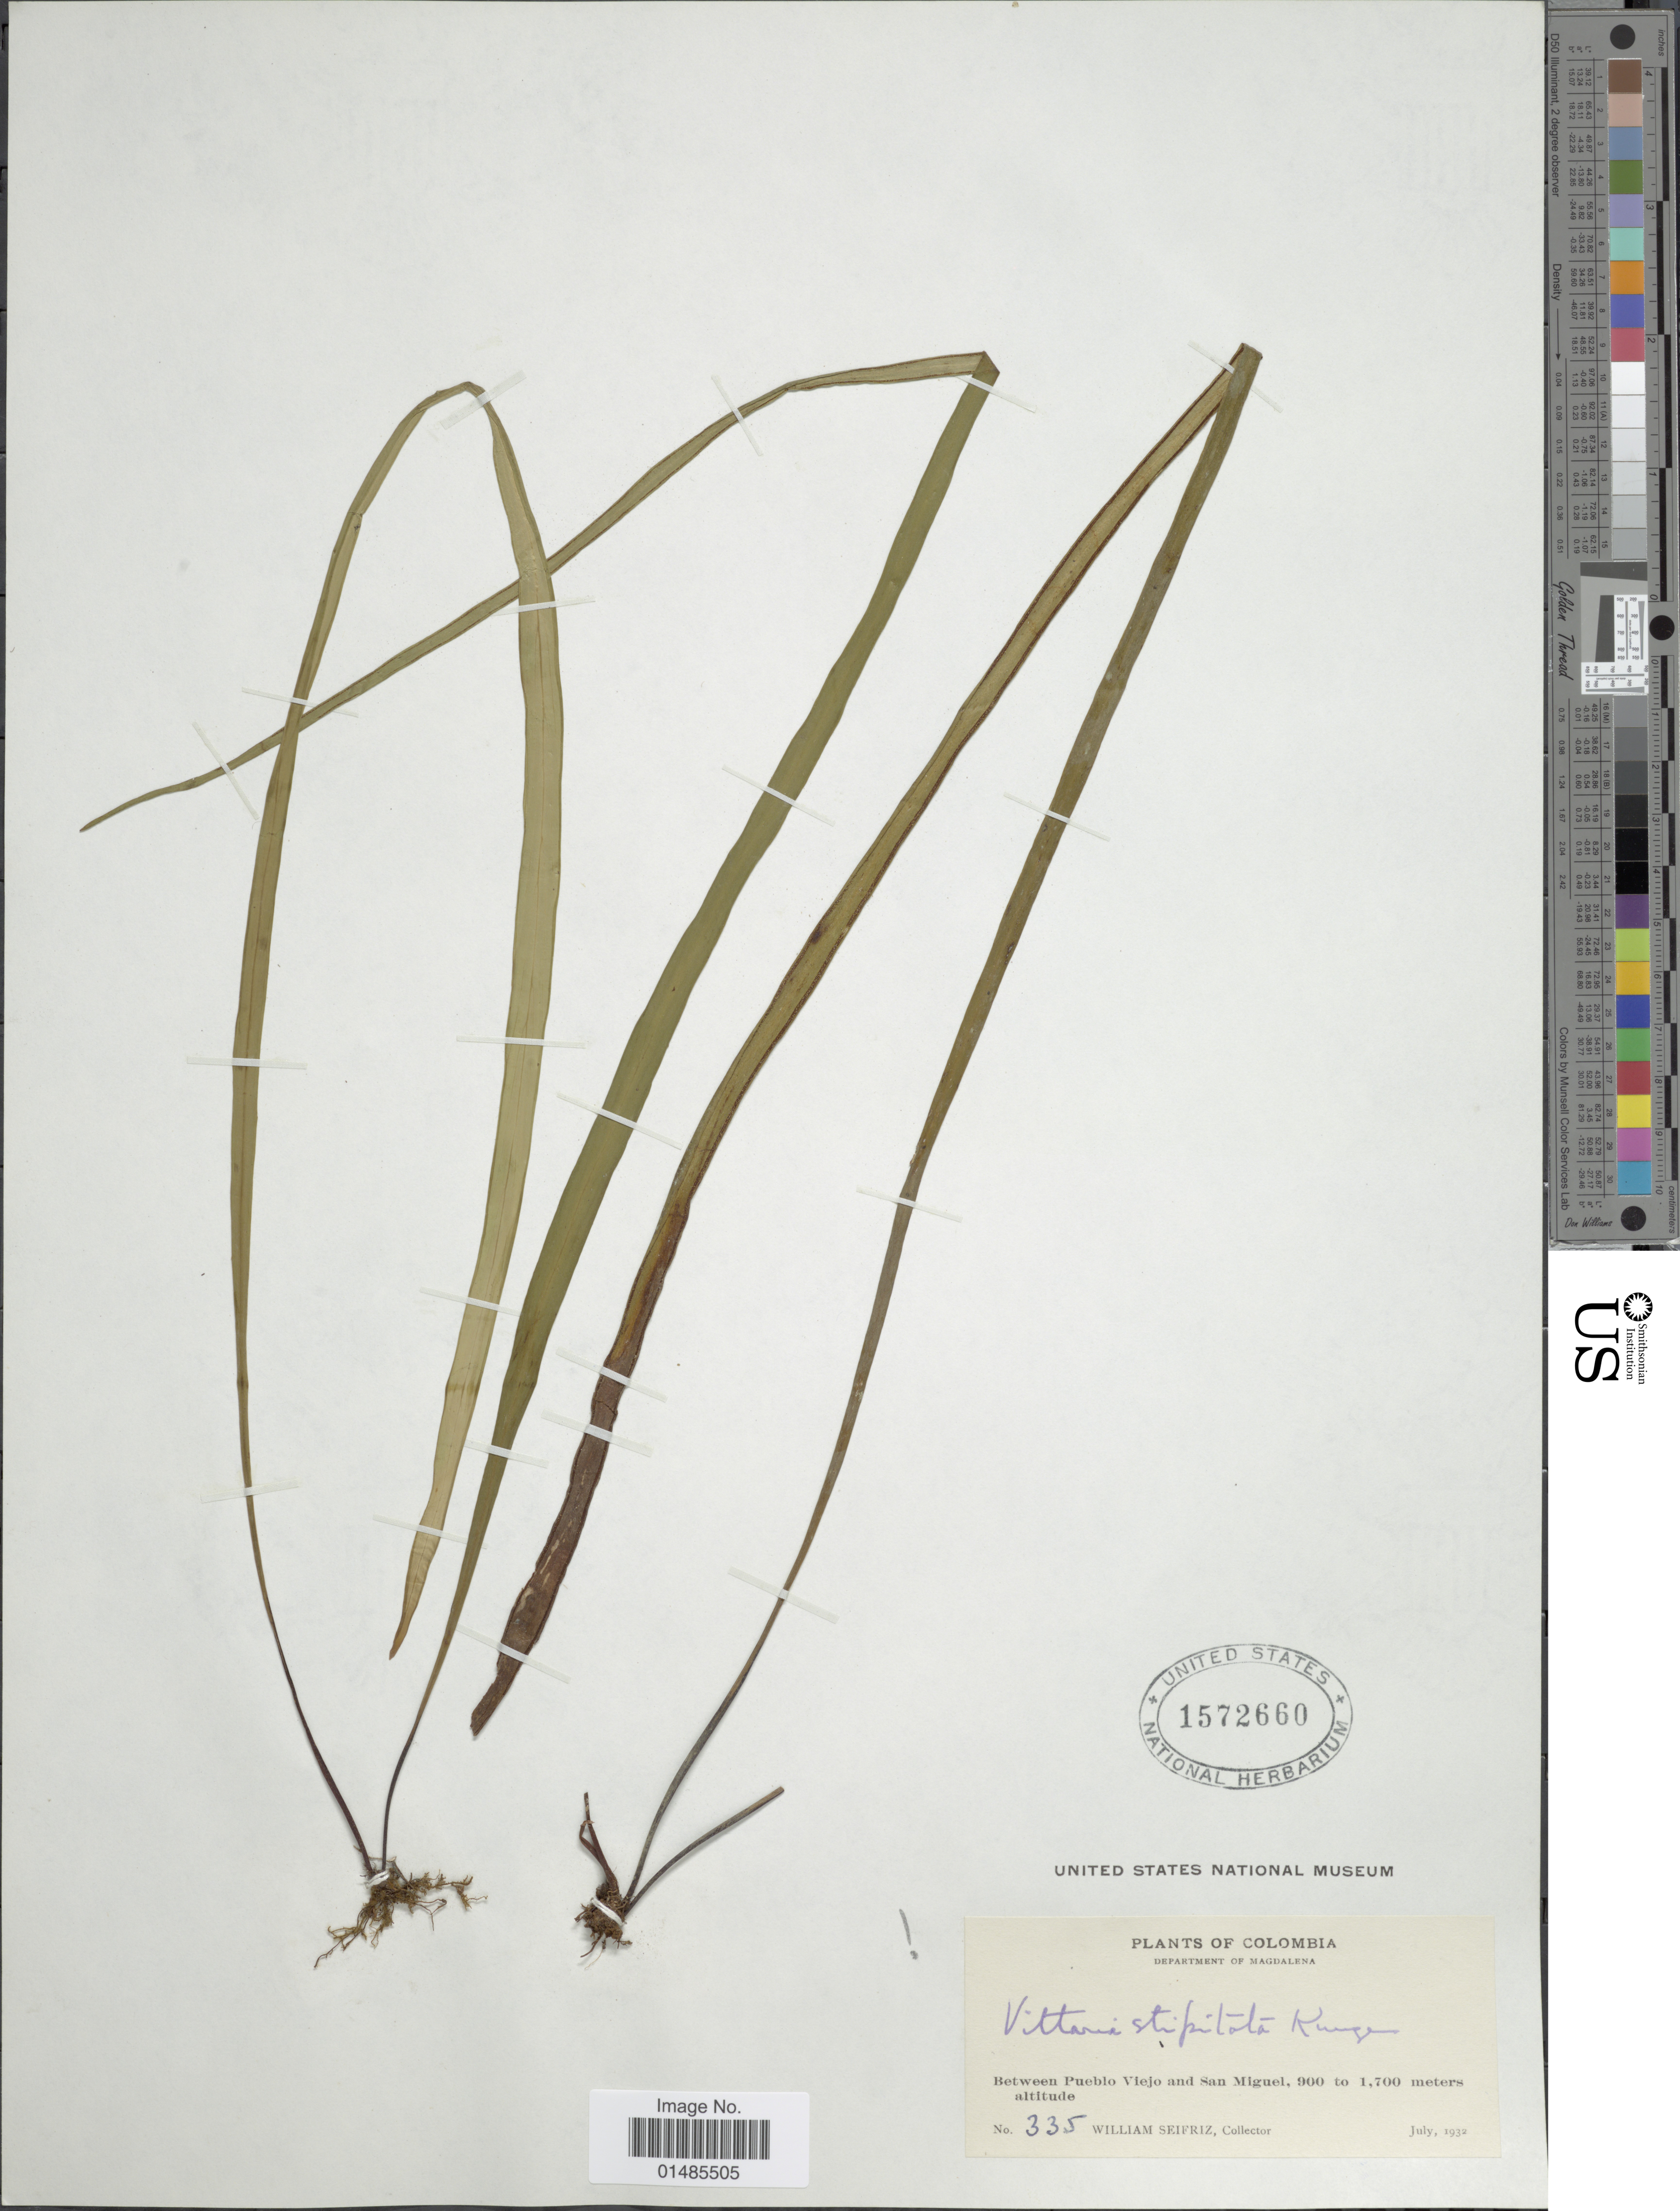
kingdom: Plantae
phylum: Tracheophyta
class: Polypodiopsida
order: Polypodiales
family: Pteridaceae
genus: Radiovittaria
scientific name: Radiovittaria stipitata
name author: (Kunze) E.H. Crane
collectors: W. Seifriz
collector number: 335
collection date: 1932-07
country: Colombia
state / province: Magdalena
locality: Between Pueblo Viejo and San Miguel.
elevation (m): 900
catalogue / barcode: US 1572660